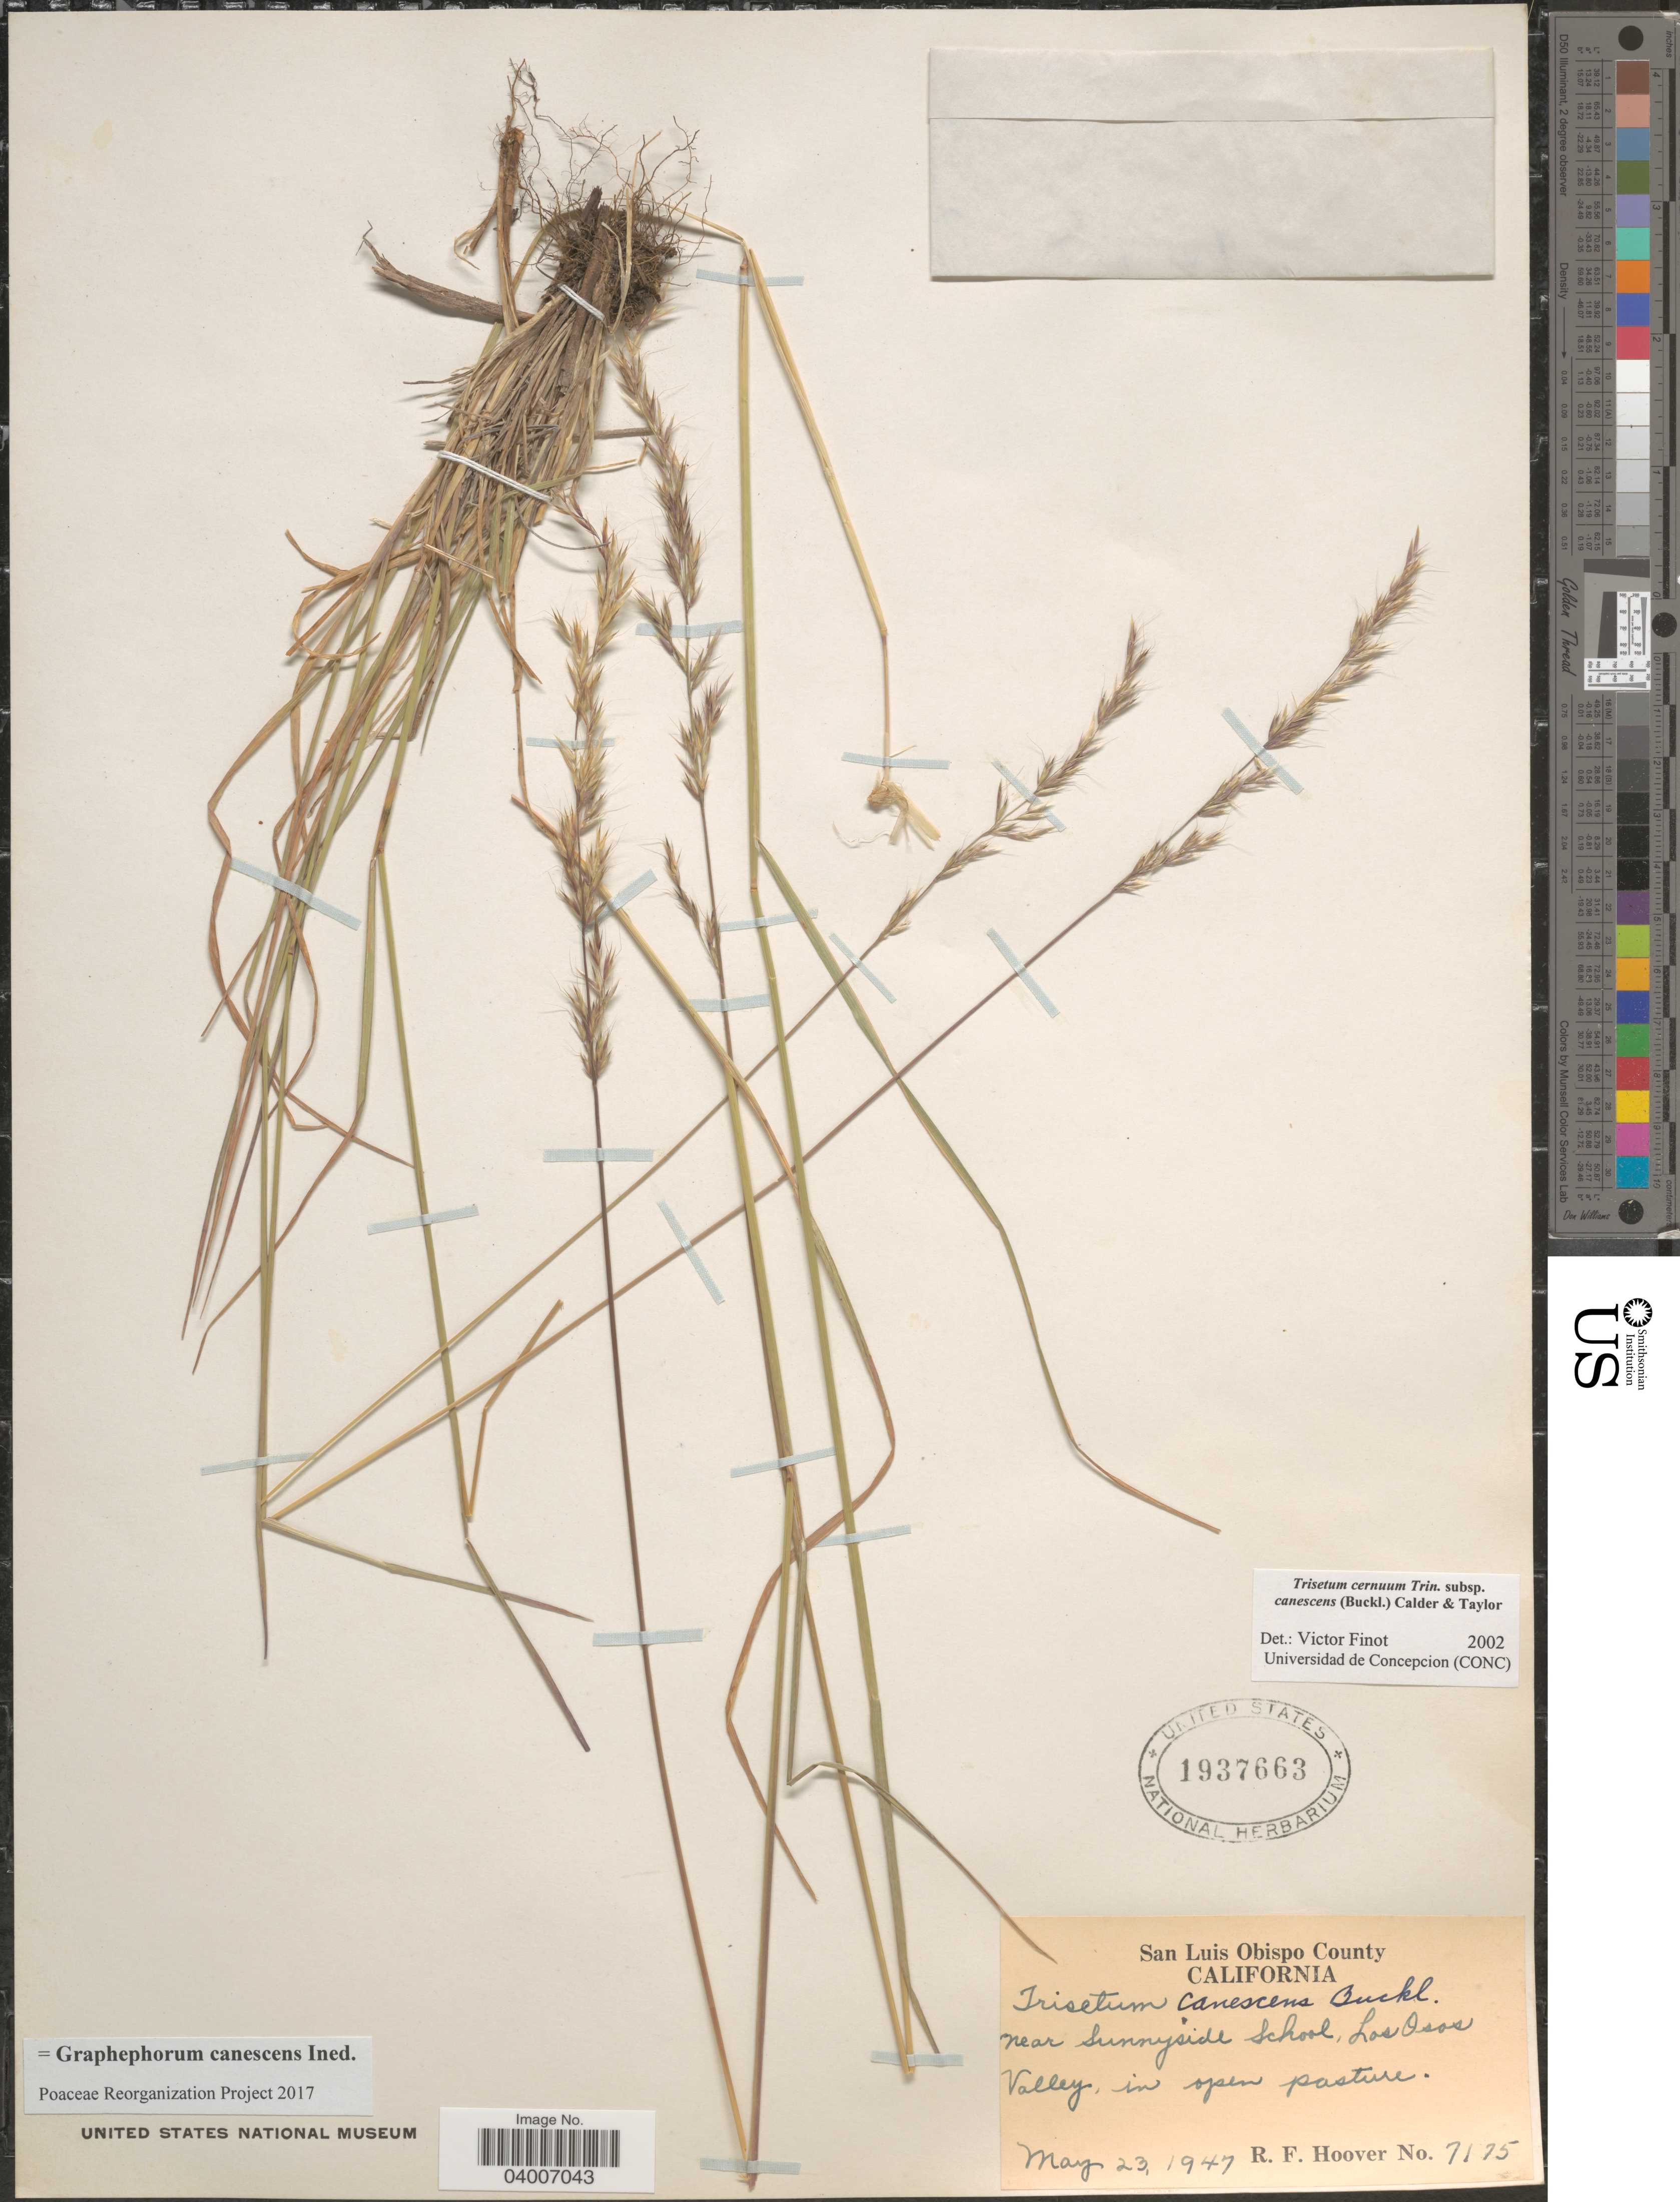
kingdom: Plantae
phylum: Tracheophyta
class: Liliopsida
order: Poales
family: Poaceae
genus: Graphephorum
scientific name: Graphephorum canescens ined.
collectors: R. F. Hoover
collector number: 7175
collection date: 1947-05-23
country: United States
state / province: California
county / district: San Luis Obispo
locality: San Luis Obispo County. Near Sunnyside School, Los Osos Valley, in open pasture.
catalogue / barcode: US 1937663